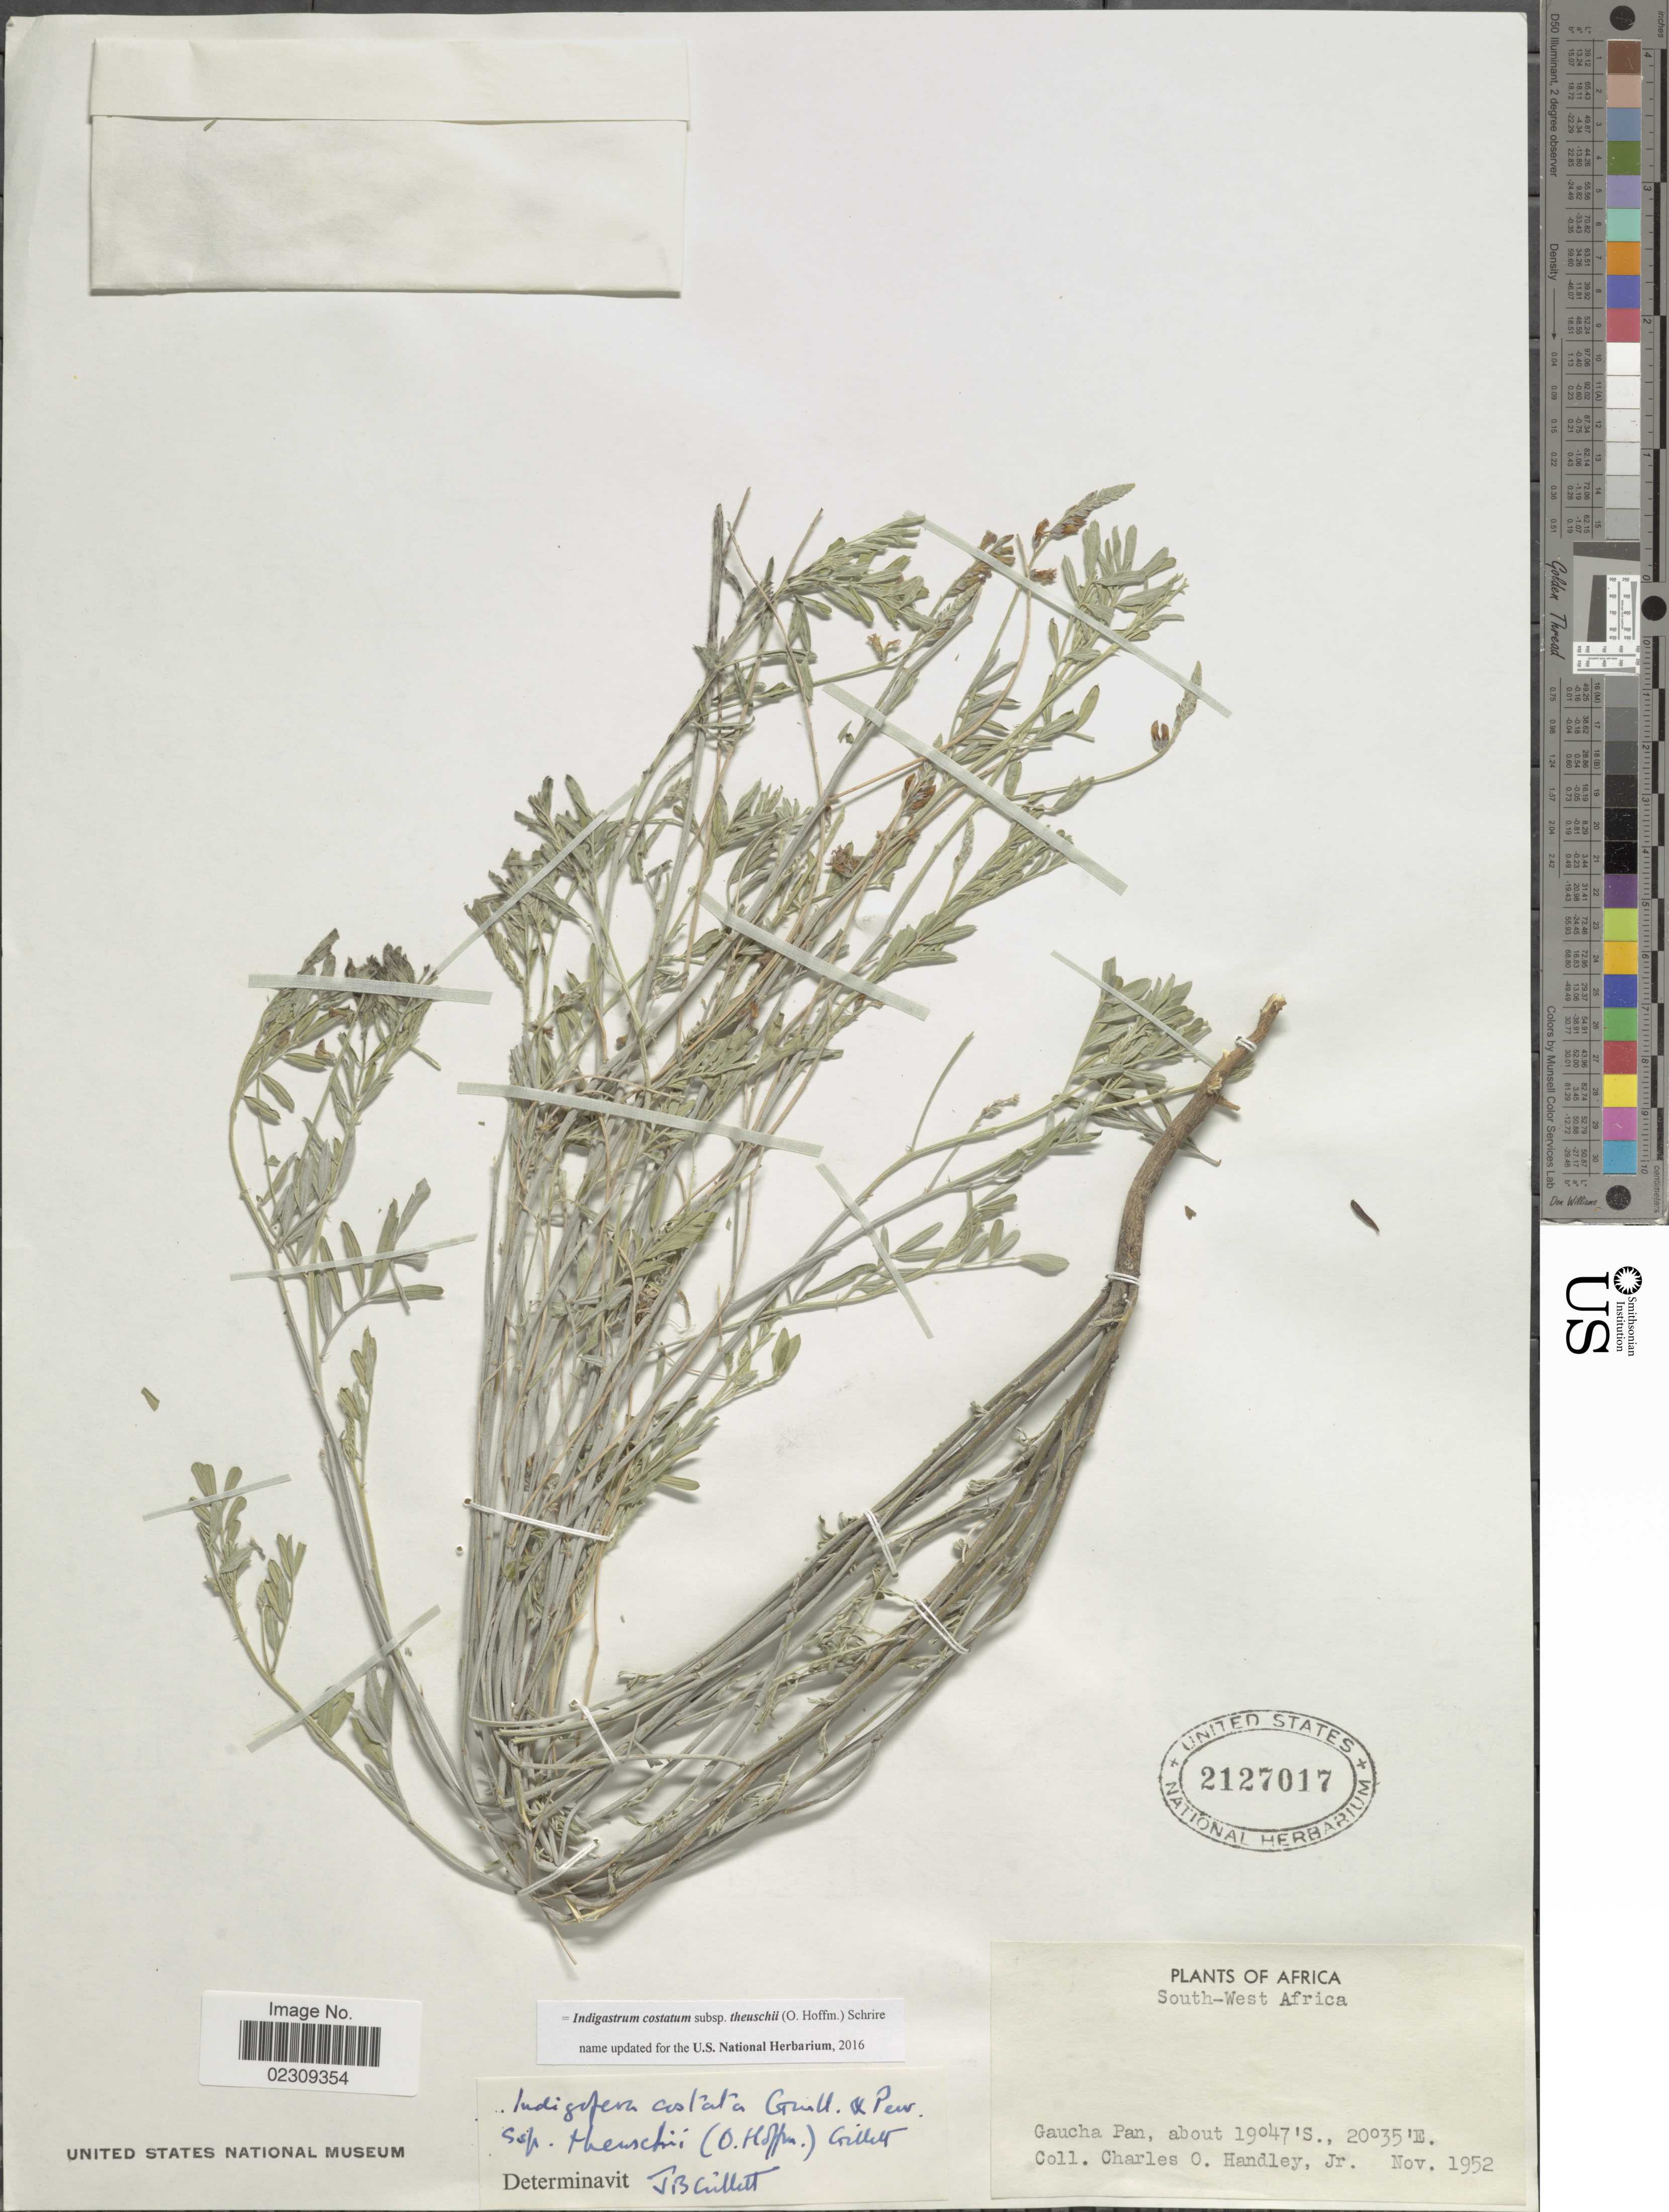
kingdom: Plantae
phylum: Tracheophyta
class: Magnoliopsida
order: Fabales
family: Fabaceae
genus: Indigastrum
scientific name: Indigastrum costatum subsp. theuschii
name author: (O. Hoffm.) Schrire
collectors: C. Handley Jr.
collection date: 1952-11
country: Namibia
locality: South-West Africa, Gaucha Pan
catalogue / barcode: US 2127017